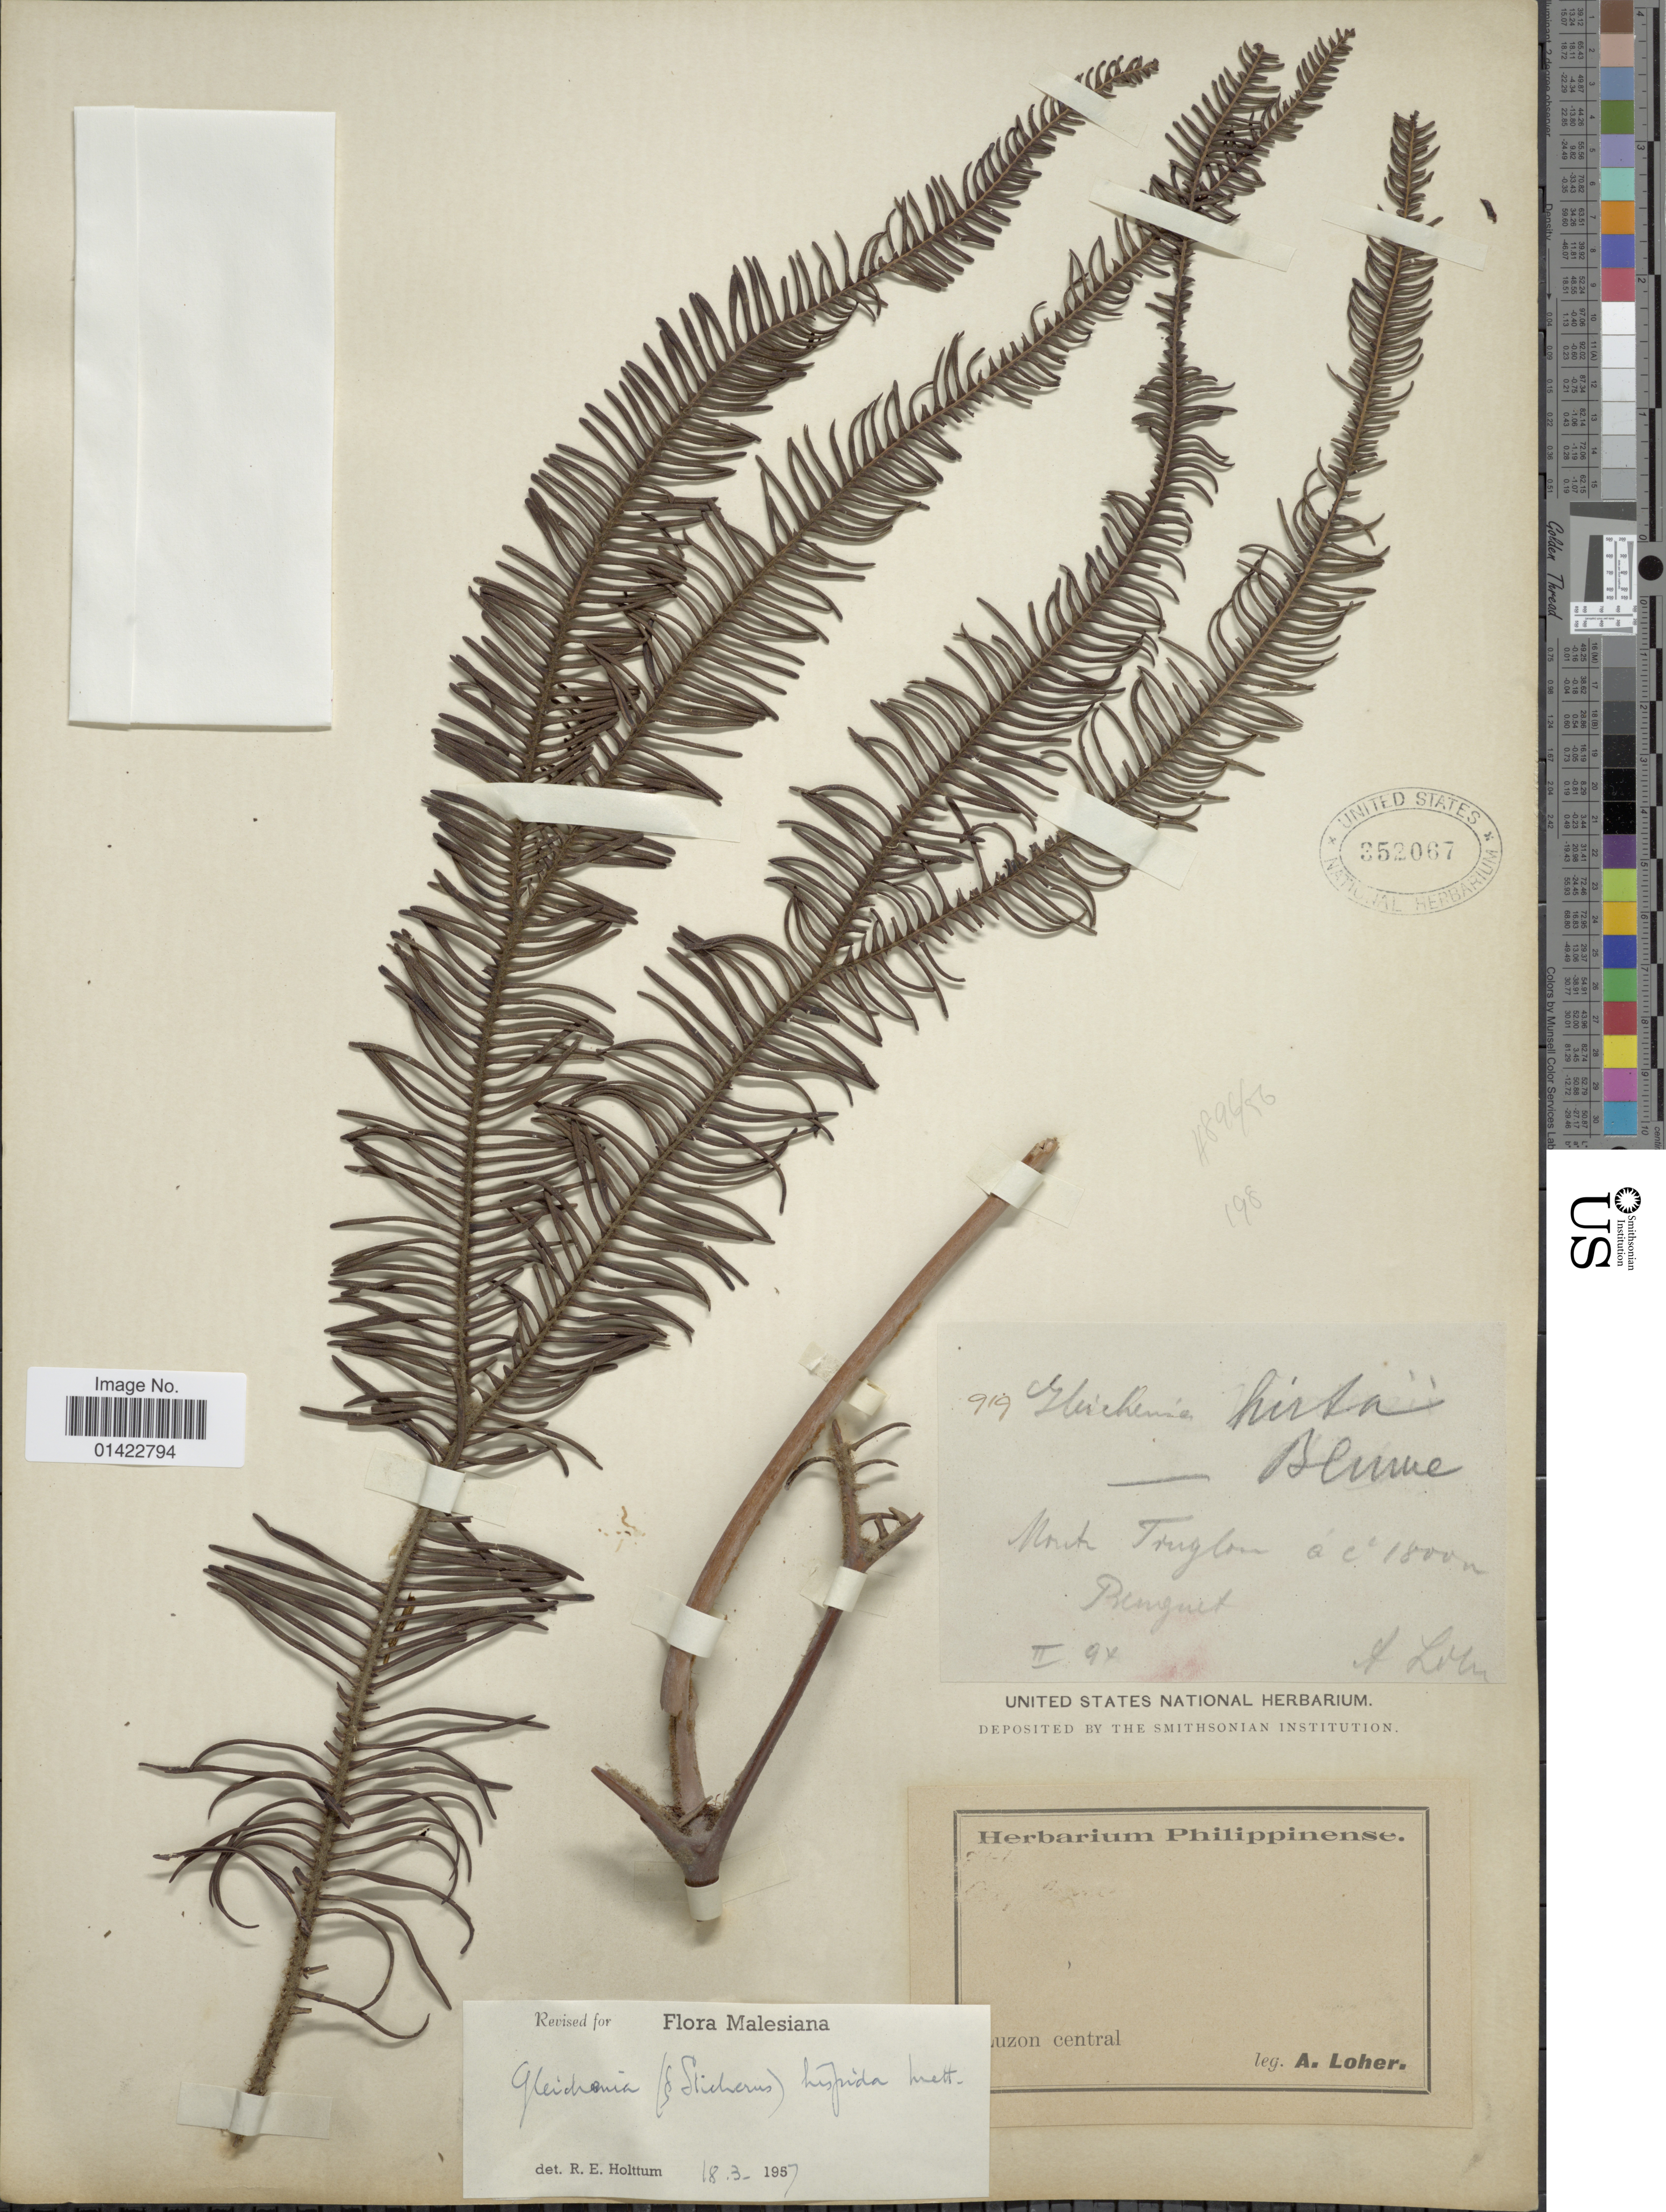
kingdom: Plantae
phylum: Tracheophyta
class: Polypodiopsida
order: Gleicheniales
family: Gleicheniaceae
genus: Sticherus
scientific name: Sticherus hispidus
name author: (Mett. ex Kuhn) Copel.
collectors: A. Loher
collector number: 919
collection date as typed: Transcribed d/m/y: /2/94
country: Philippines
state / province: Central Luzon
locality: Mount Tonglon.Benguet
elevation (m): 1800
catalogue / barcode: US 352067